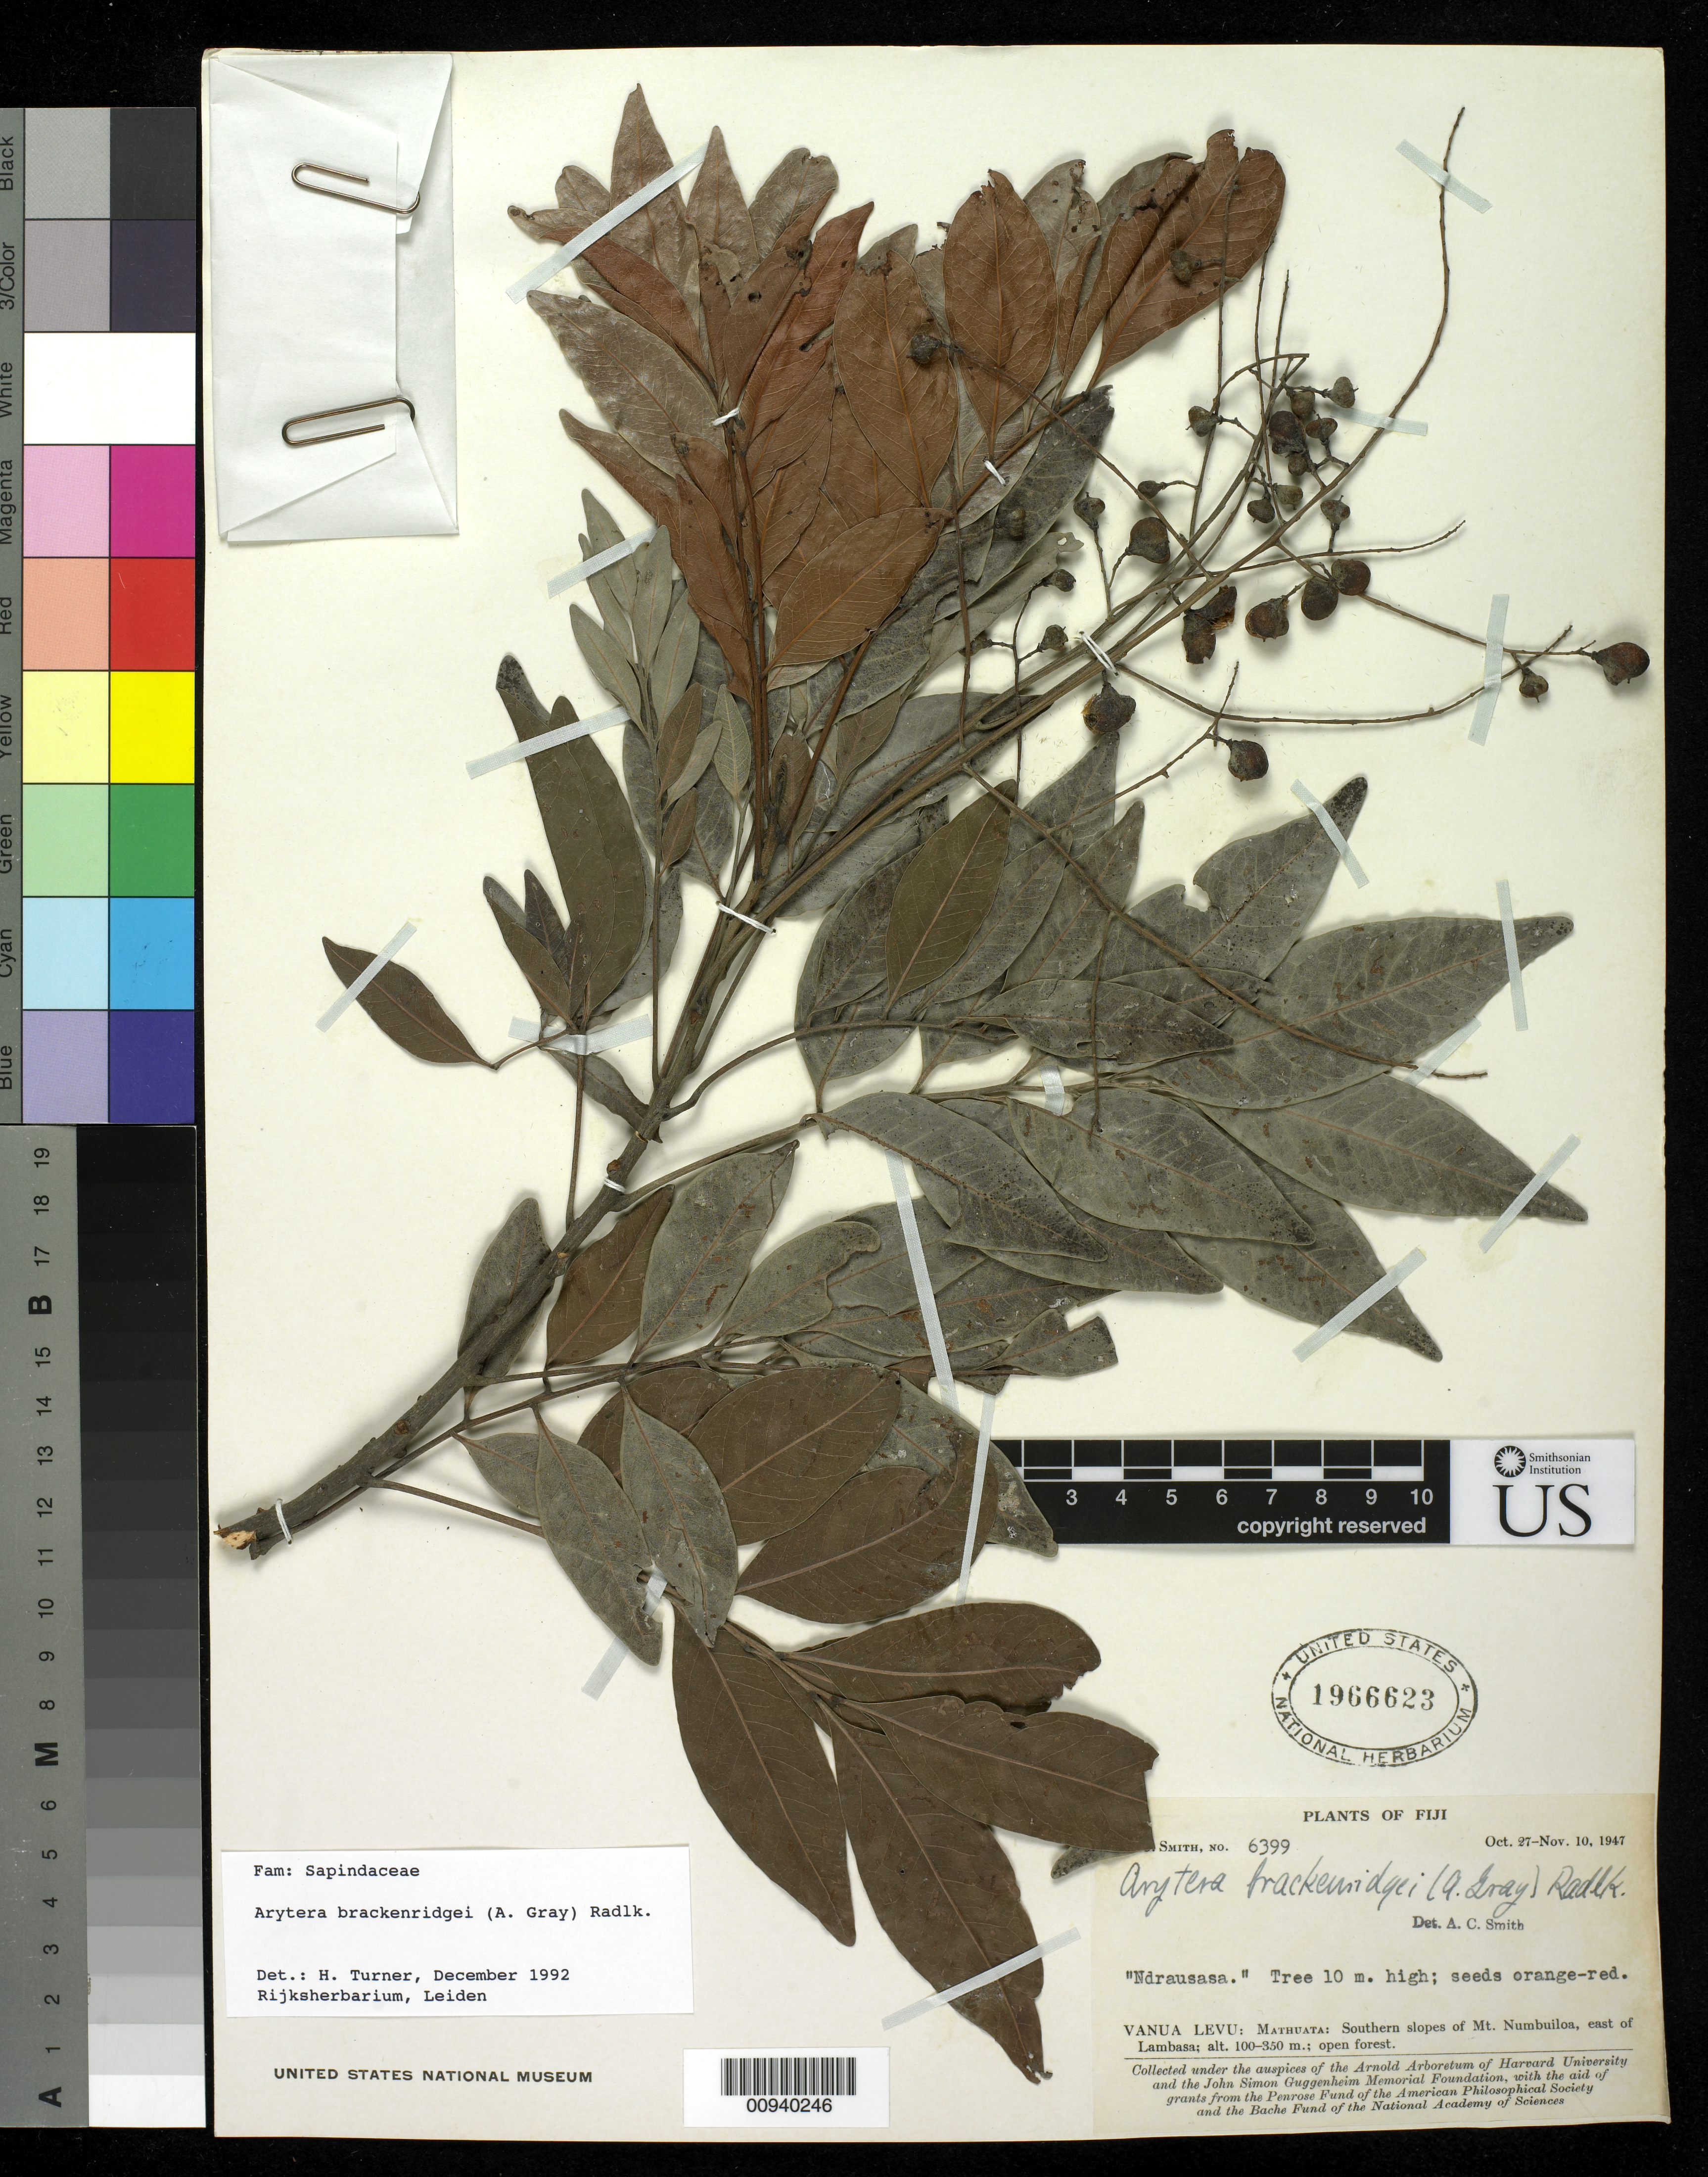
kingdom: Plantae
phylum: Tracheophyta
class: Magnoliopsida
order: Sapindales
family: Sapindaceae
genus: Lepidocupania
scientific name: Lepidocupania brackenridgei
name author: (A. Gray) Buerki et al.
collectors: C. A. Smith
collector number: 6399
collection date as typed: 27 Oct 1947 to 10 Nov 1947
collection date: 1947-10-27/1947-11-10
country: Fiji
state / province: Northern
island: Macuata-i-wai [Mathuata-i-wai]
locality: Vanua Levu: mathuata: Southern slopes of Mt. Numbuiloa, east of Lambasa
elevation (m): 100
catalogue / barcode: US 1966623